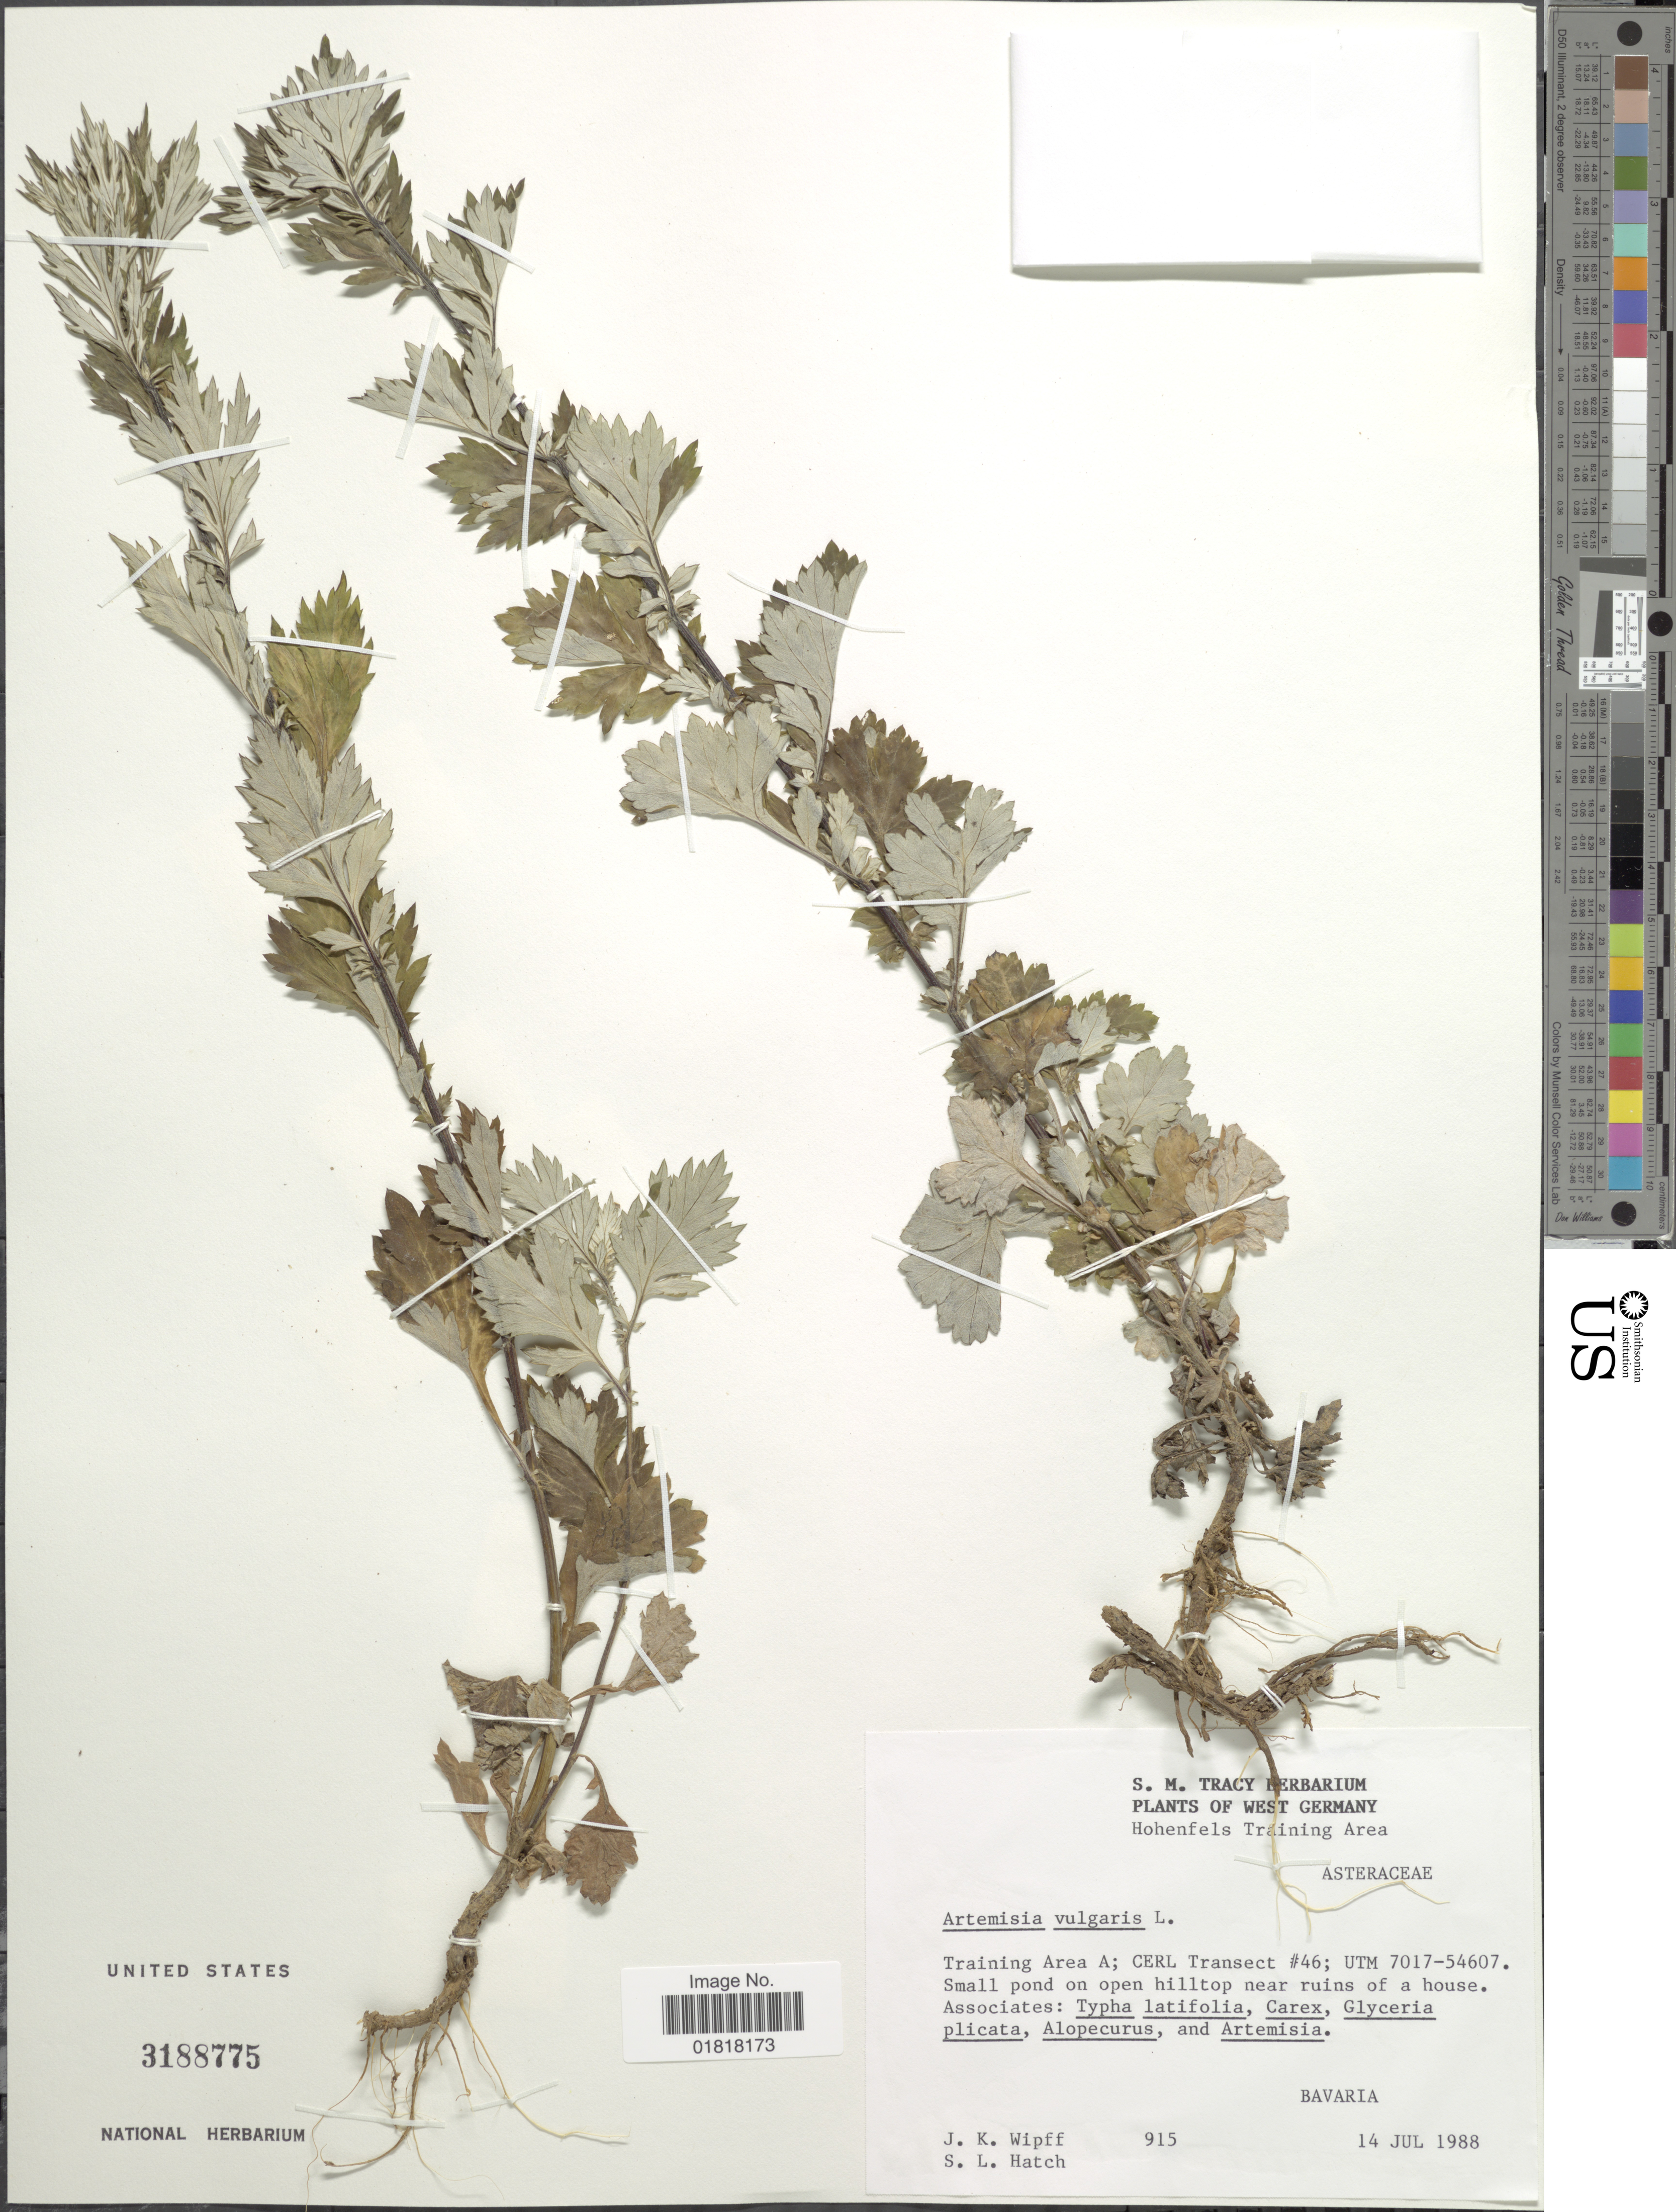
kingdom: Plantae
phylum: Tracheophyta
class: Magnoliopsida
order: Asterales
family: Asteraceae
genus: Artemisia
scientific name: Artemisia vulgaris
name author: L.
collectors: J. K. Wipff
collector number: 915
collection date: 1988-07-14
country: Germany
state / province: Bayern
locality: Training Area A; Cerl Transect #46; UTM 7017-54607, small pond on open hilltop near ruins of a house, West Germany Hohenfels Training Area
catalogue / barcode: US 3188775